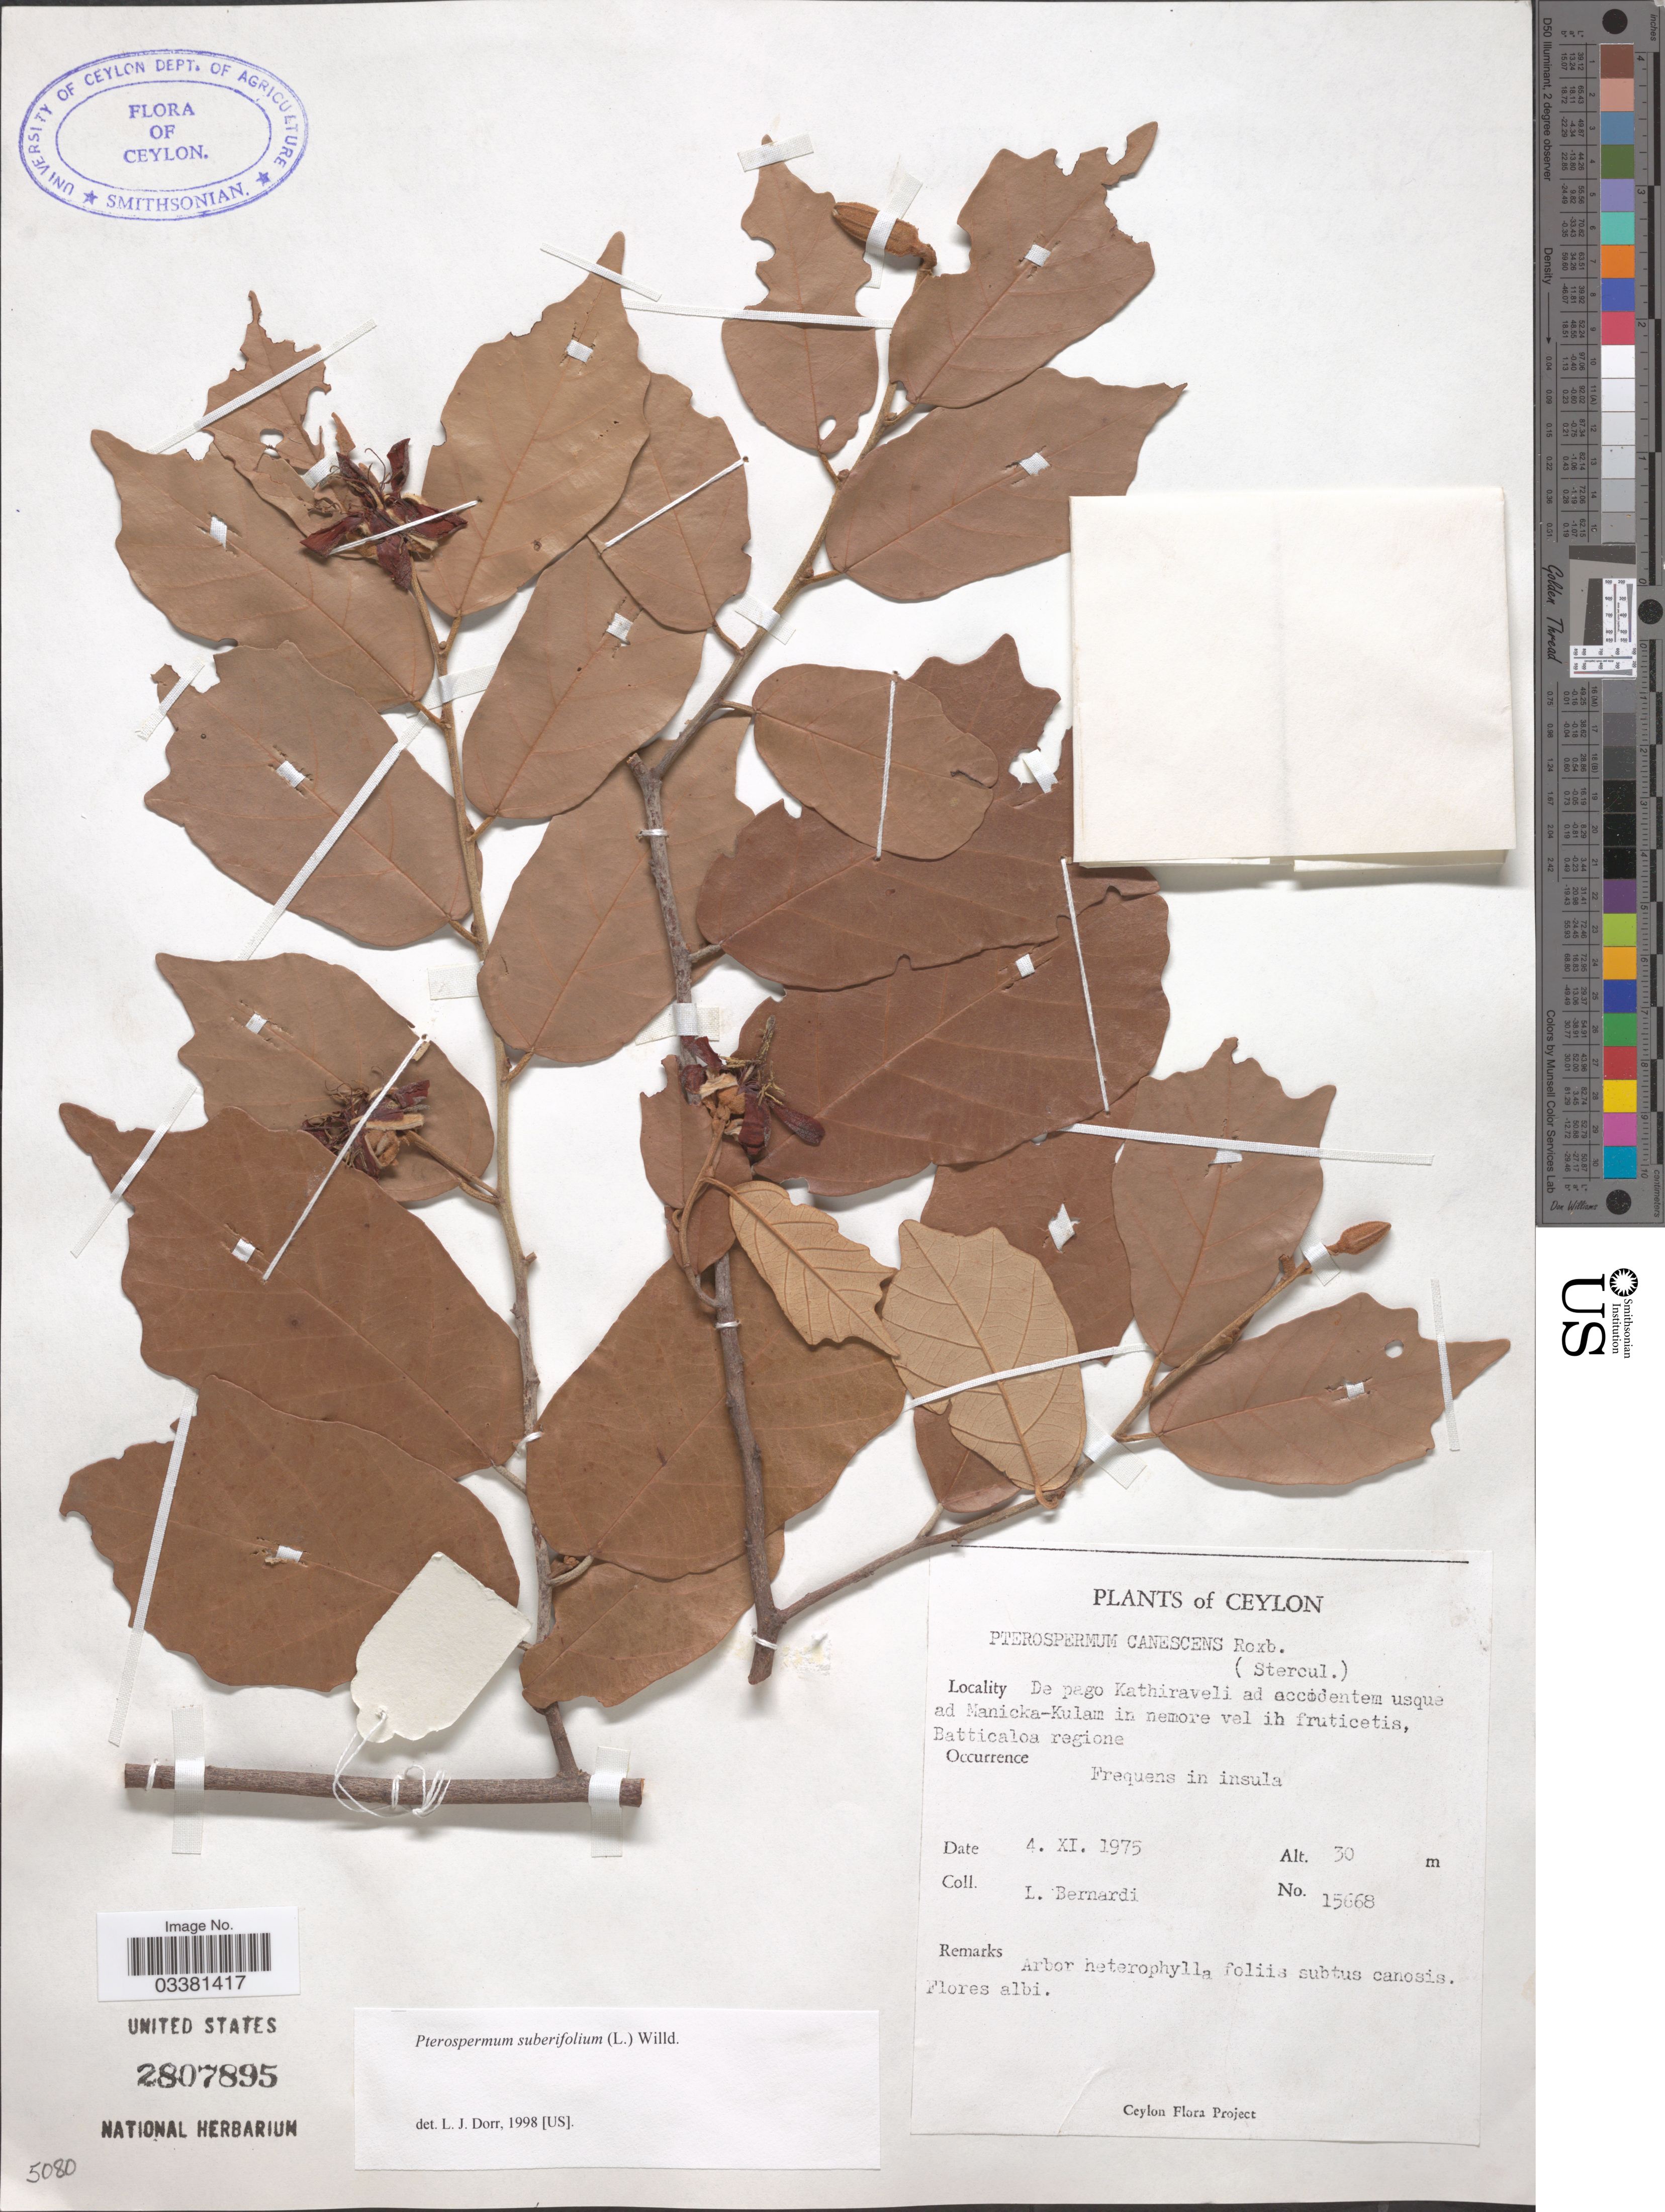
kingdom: Plantae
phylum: Tracheophyta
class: Magnoliopsida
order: Malvales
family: Malvaceae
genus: Pterospermum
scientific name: Pterospermum suberifolium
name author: (L.) Raeusch.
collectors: L. Bernardi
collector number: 15668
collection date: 1975-11-04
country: Sri Lanka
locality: Ceylon. De pago Kathiraveli ad occidentem usque ad Manicka-Kulam in nemore vel ih fruticetis, Batticaloa regione.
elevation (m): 30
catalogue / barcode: US 2807895